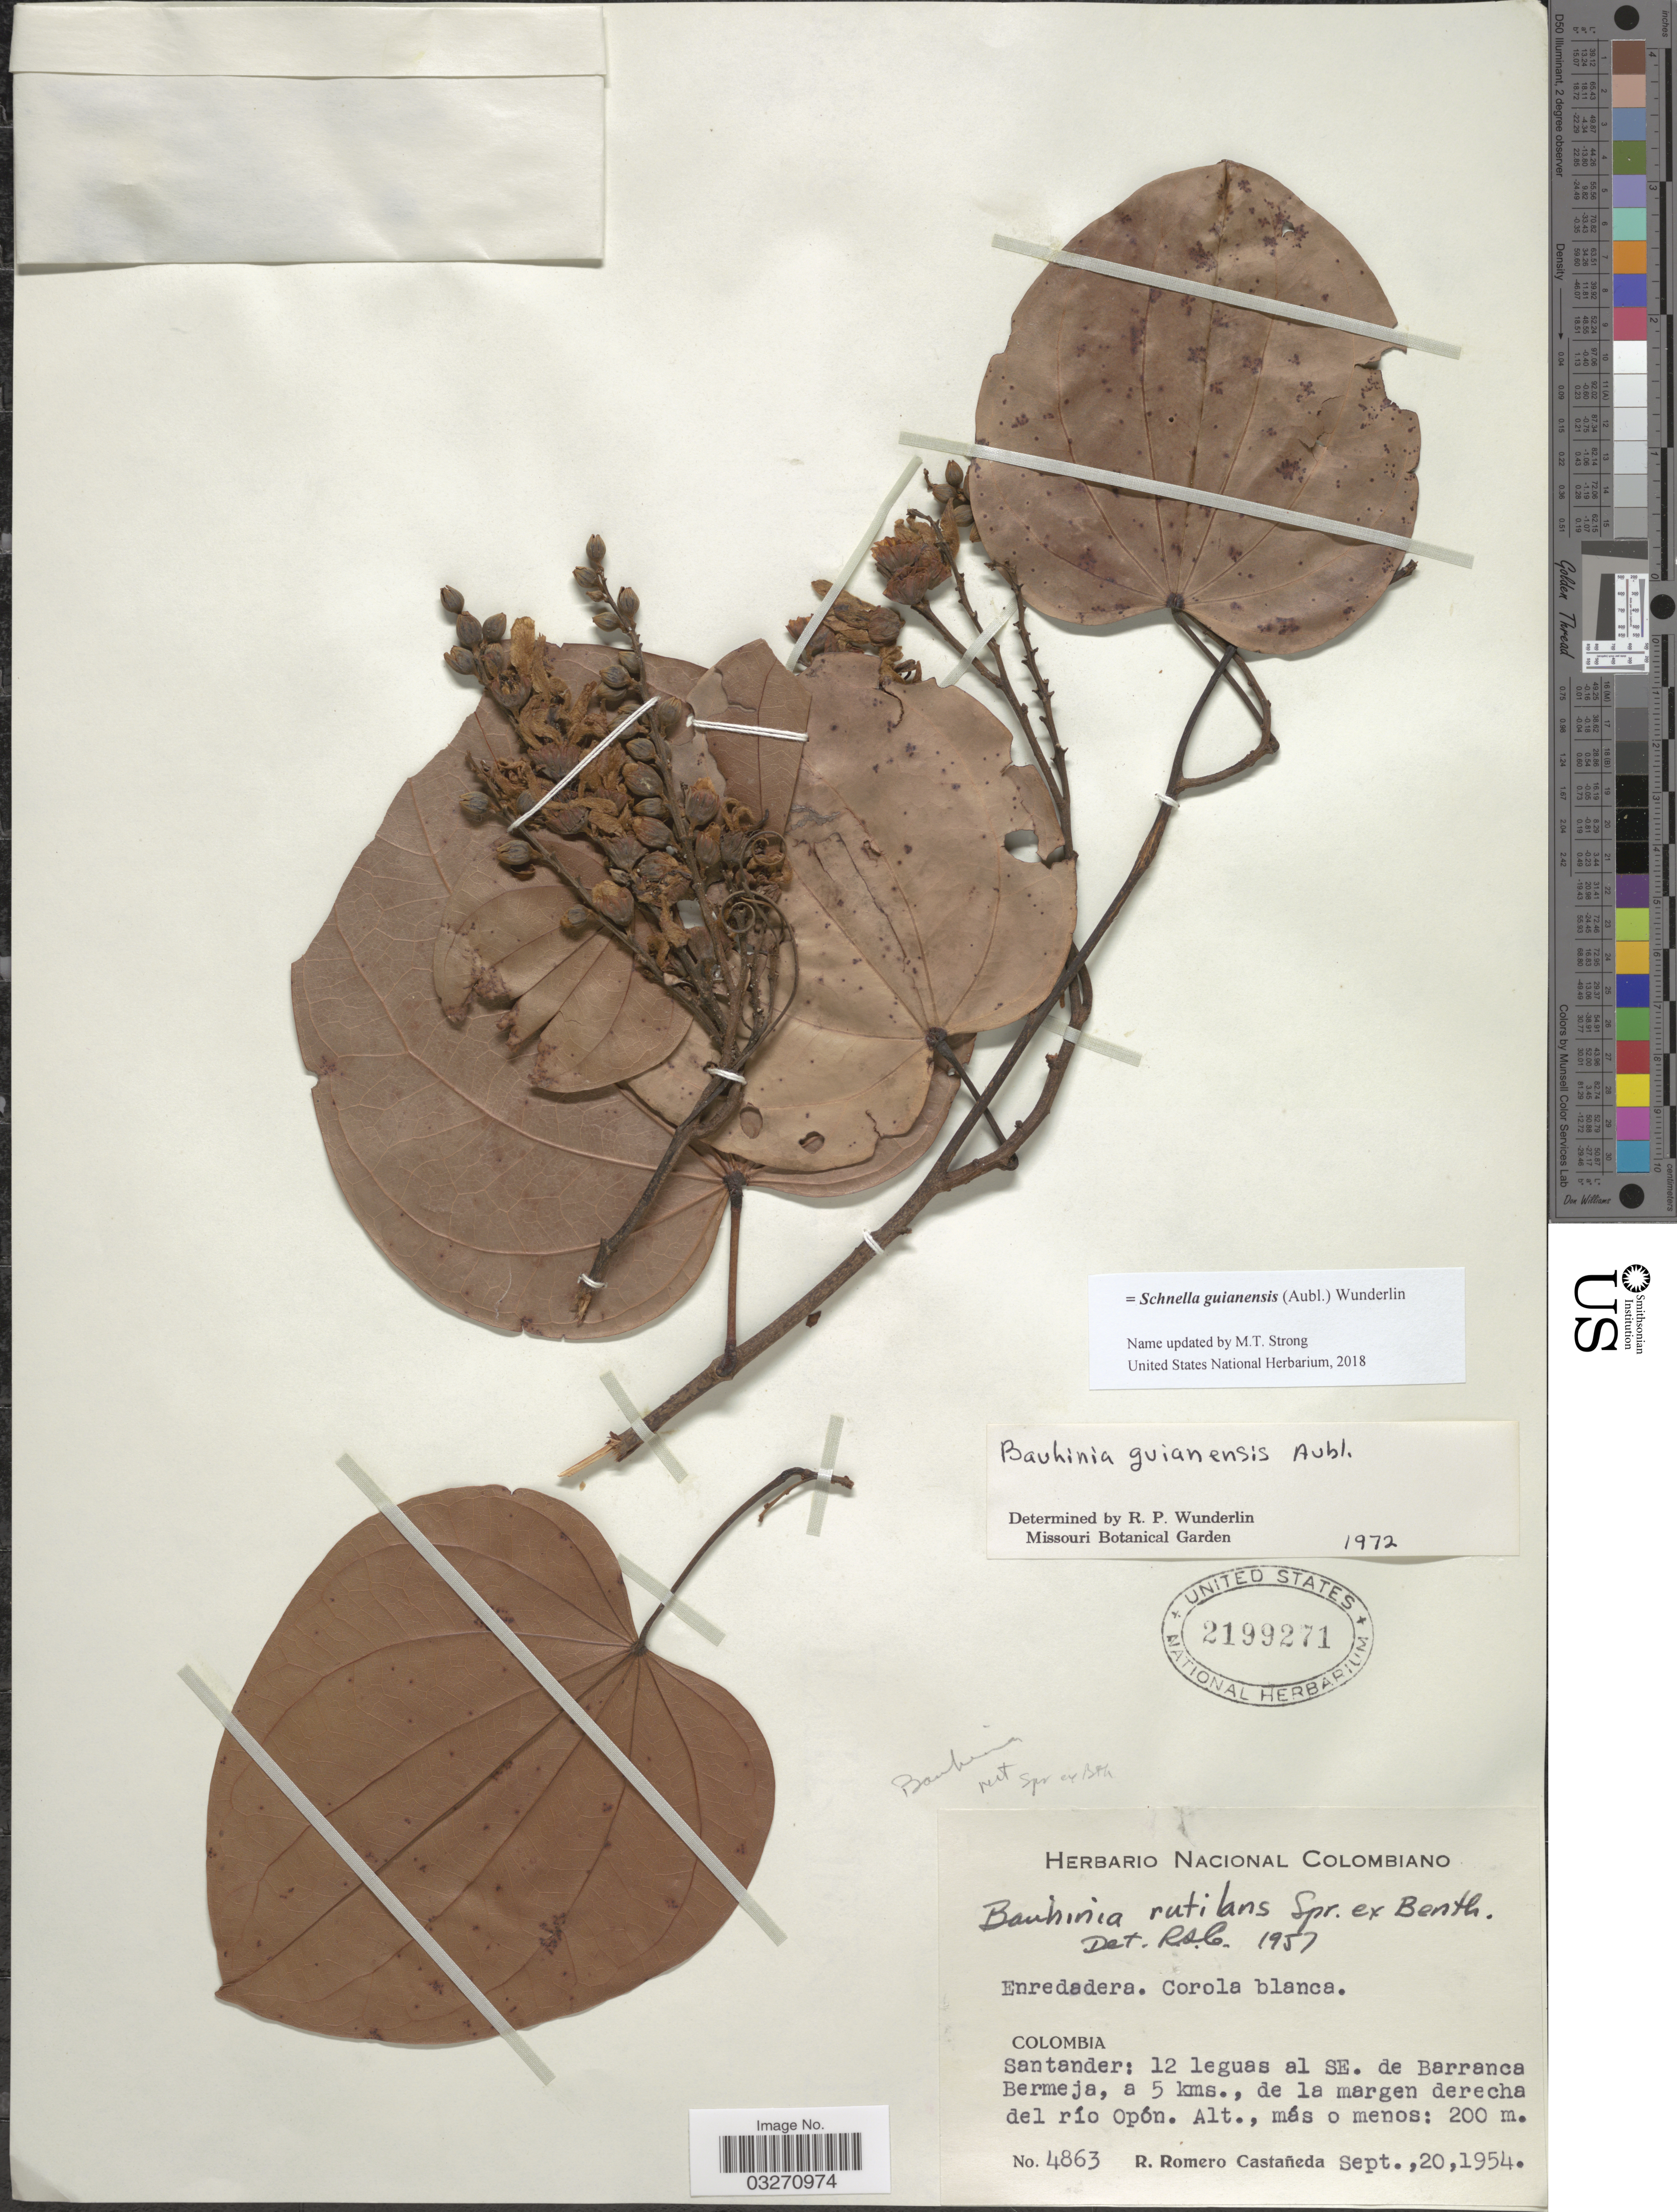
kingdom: Plantae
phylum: Tracheophyta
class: Magnoliopsida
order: Fabales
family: Fabaceae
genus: Schnella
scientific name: Schnella guianensis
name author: (Aubl.) Wunderlin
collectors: R. Romero Castañeda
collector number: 4863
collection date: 1954-09-20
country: Colombia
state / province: Santander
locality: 12 leguas al SE. de Barranca Bermeja, a 5 kms., de la margen derecha del río Opón.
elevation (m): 200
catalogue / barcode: US 2199271